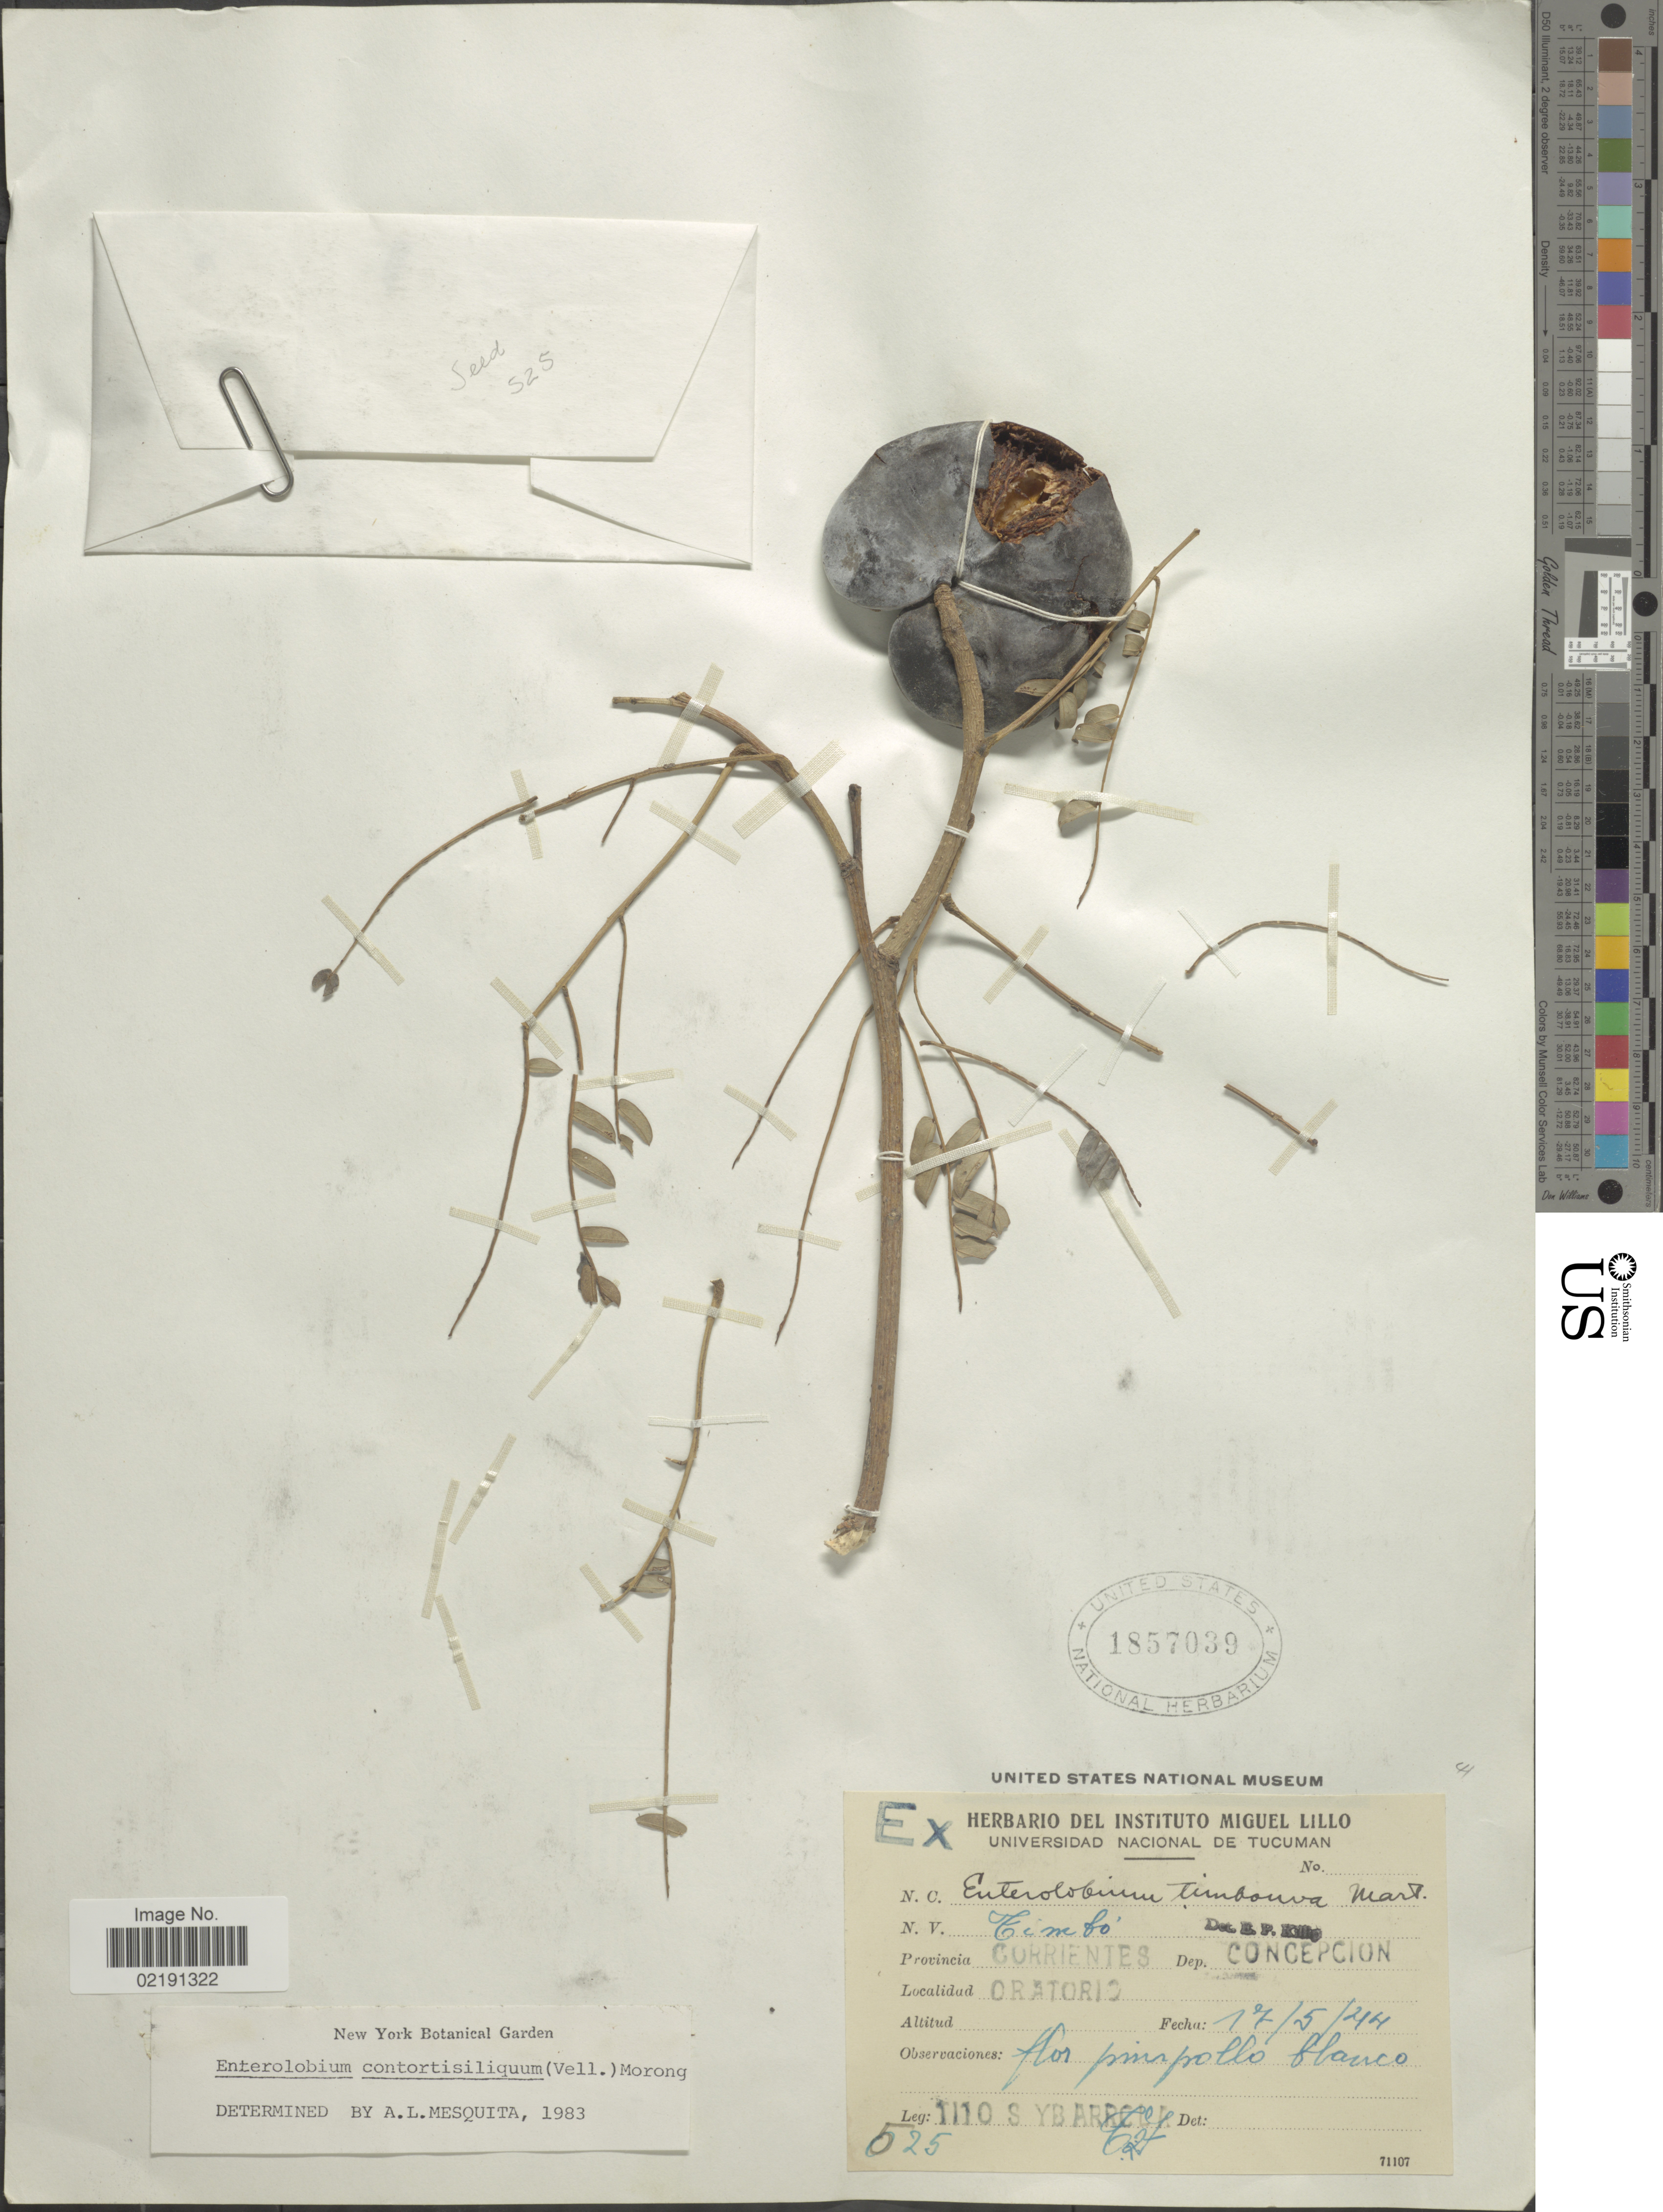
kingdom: Plantae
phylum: Tracheophyta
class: Magnoliopsida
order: Fabales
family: Fabaceae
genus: Enterolobium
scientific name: Enterolobium contortisiliquum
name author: (Vell.) Morong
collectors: S. Ybarrola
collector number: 1110/525*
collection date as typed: Transcribed d/m/y: 17/5/44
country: Argentina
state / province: Corrientes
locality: Provincia Corrientes. Dep. Concepcion. Oratorio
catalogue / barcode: US 1857039